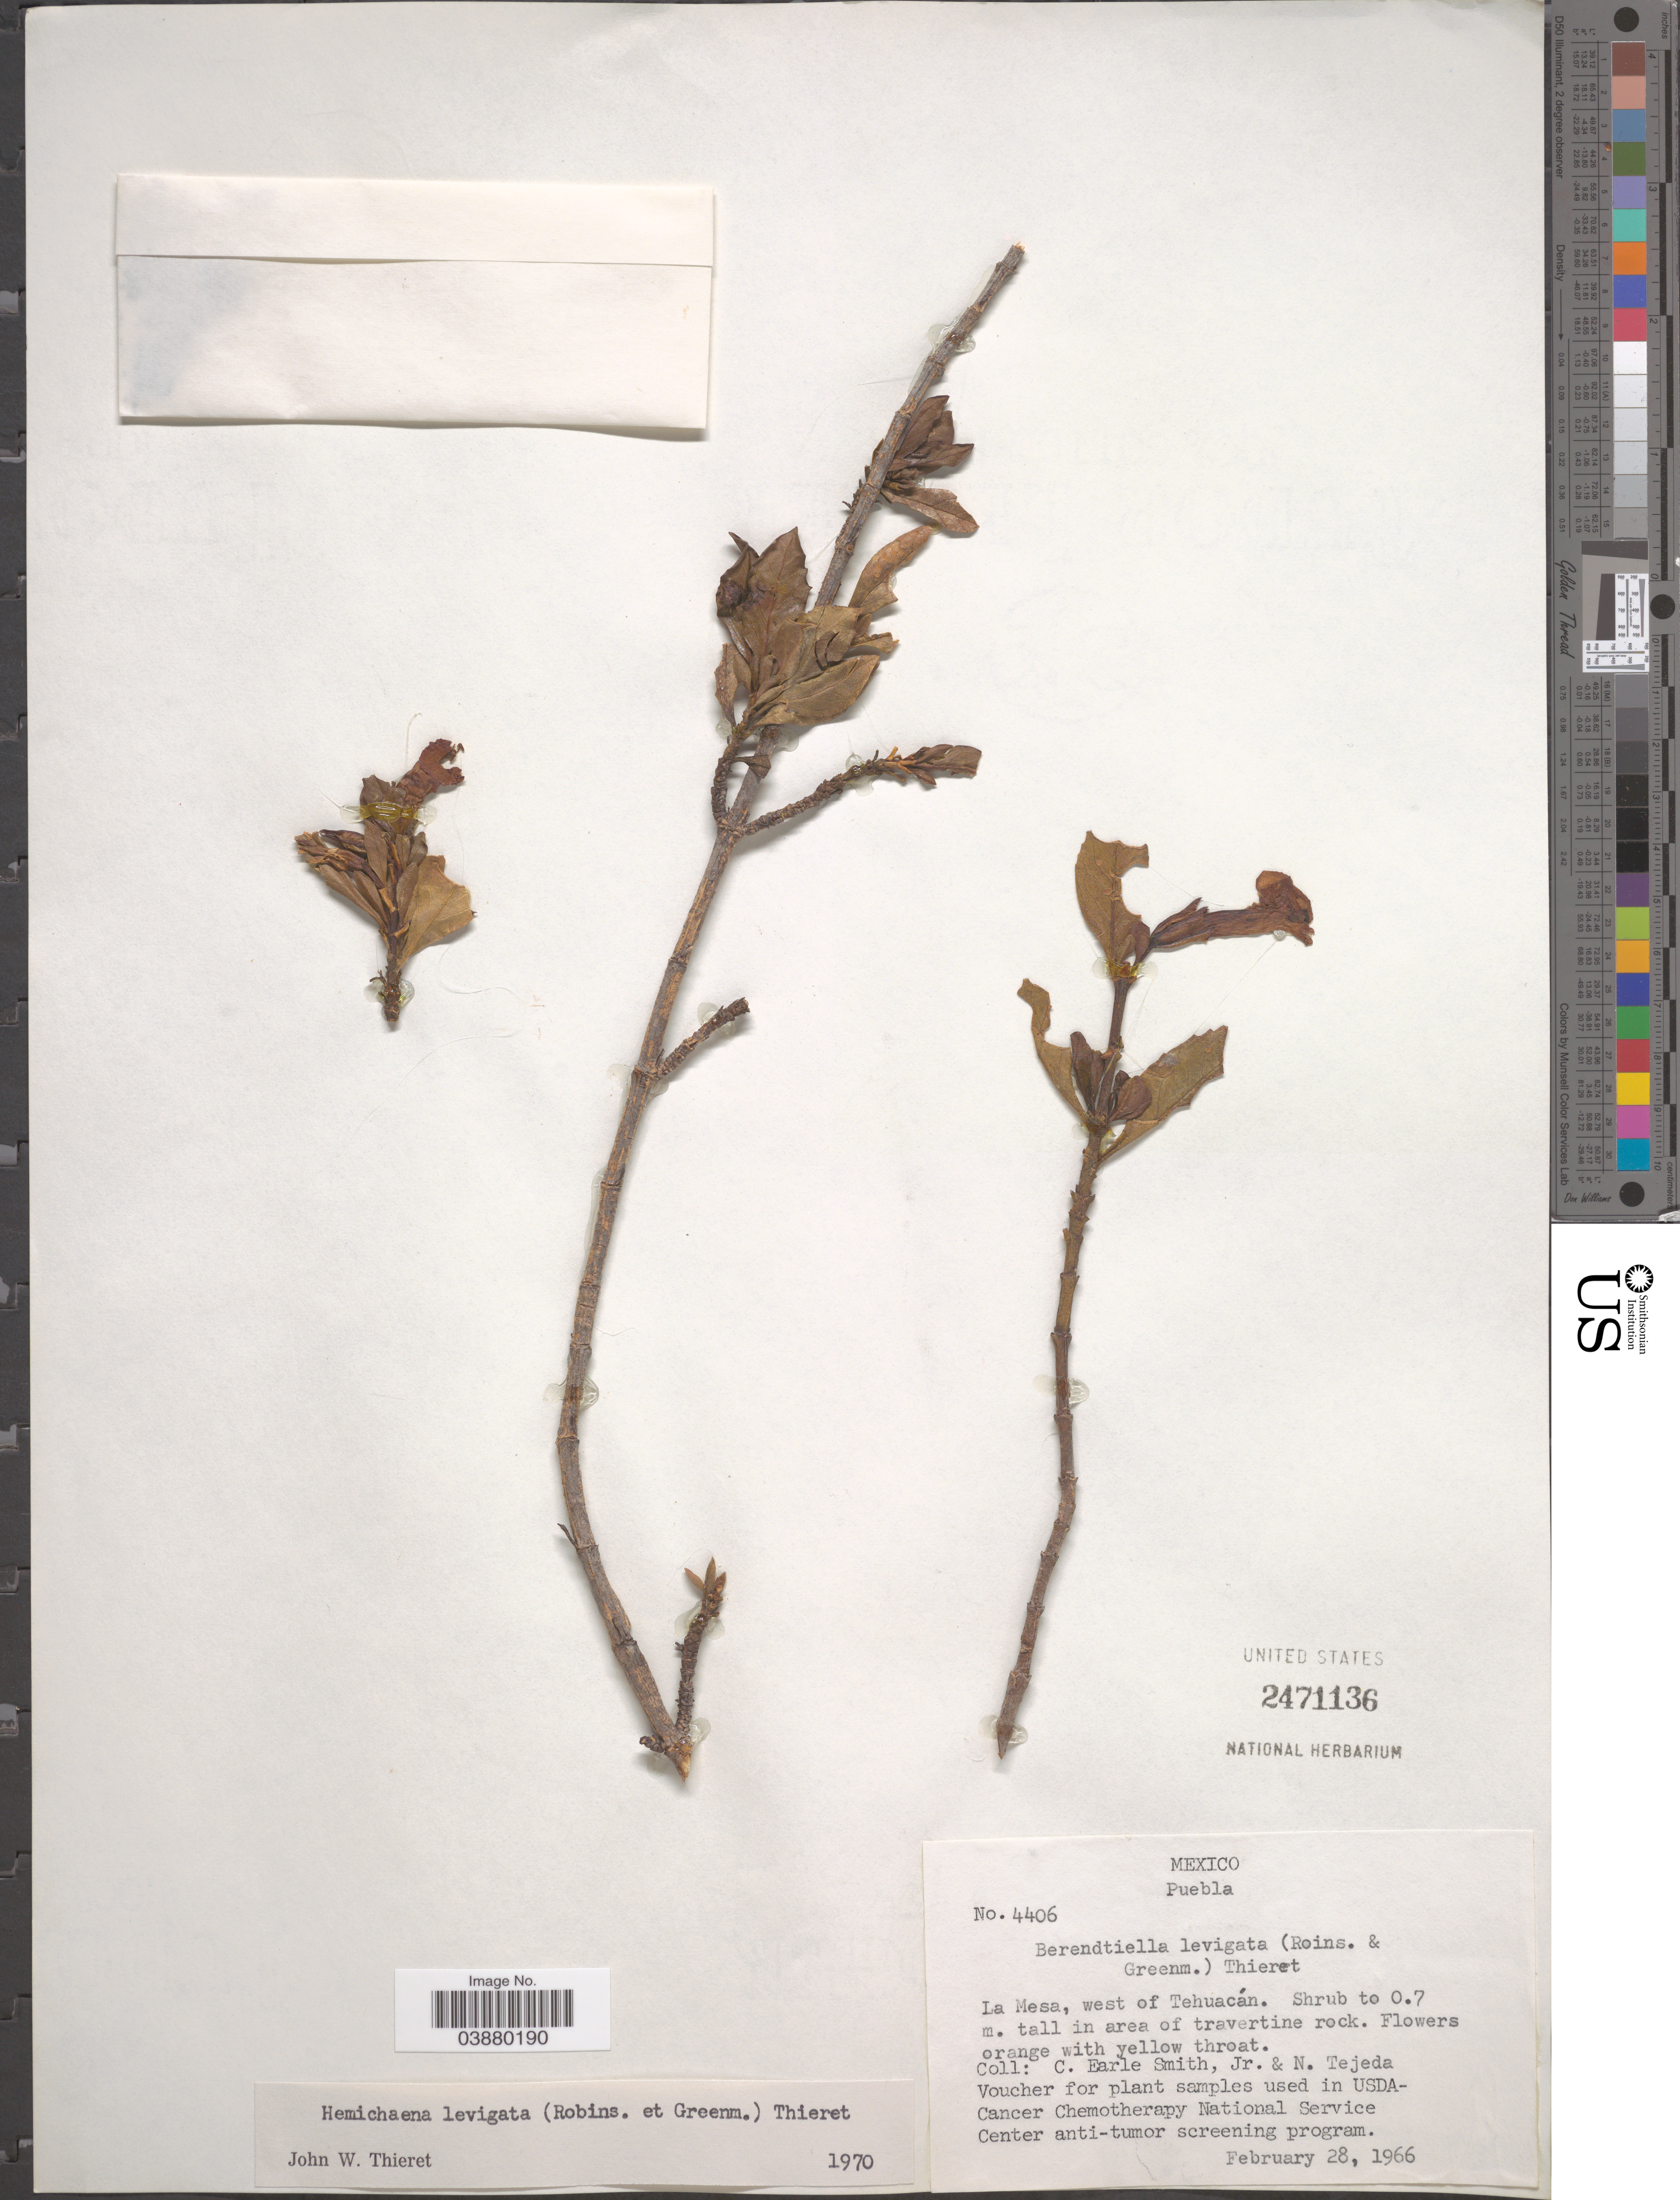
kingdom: Plantae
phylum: Tracheophyta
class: Magnoliopsida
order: Lamiales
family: Phrymaceae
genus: Hemichaena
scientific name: Hemichaena levigata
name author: (B.L. Rob. & Greenm.) Thieret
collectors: C. E. Smith Jr. & N. Tejeda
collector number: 4406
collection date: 1966-02-28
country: Mexico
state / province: Puebla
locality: La Mesa, west of Tehuacán.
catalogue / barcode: US 2471136